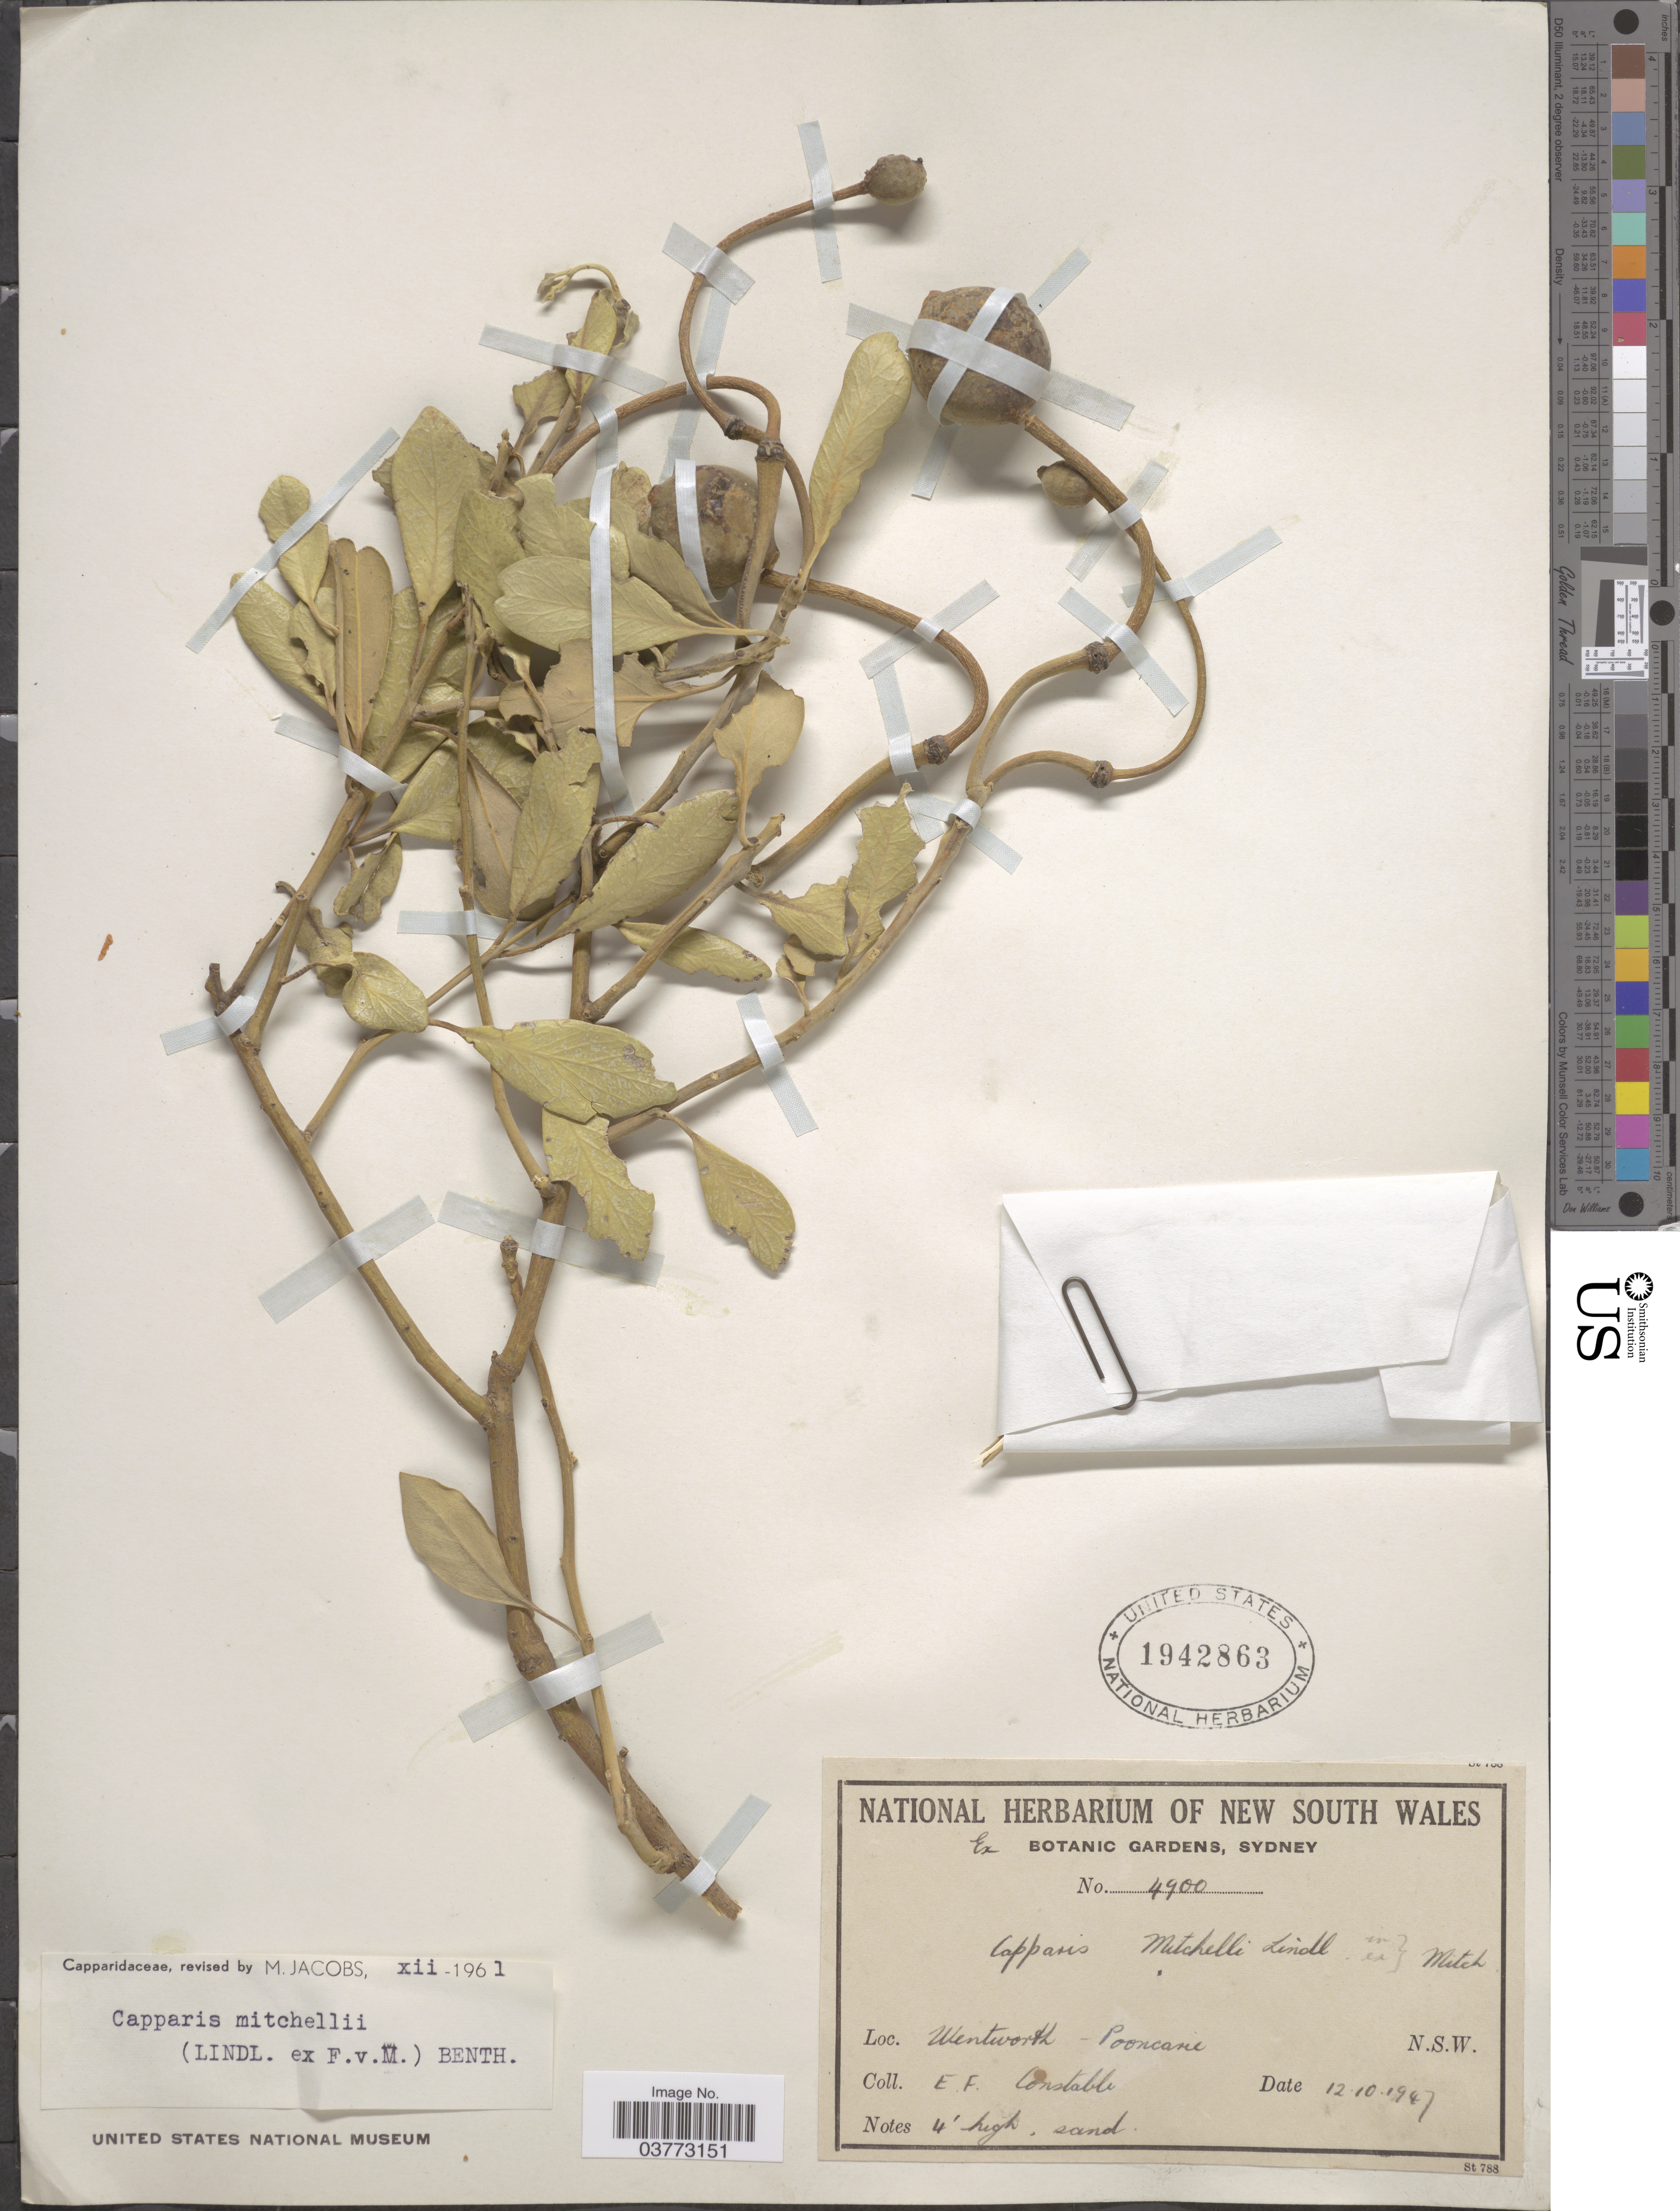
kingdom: Plantae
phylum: Tracheophyta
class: Magnoliopsida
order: Brassicales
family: Capparaceae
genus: Capparis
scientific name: Capparis mitchellii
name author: Lindl.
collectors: E. F. Constable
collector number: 4900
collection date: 1947-10-12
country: Australia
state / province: New South Wales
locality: Wentworth - Pooncarie.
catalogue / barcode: US 1942863